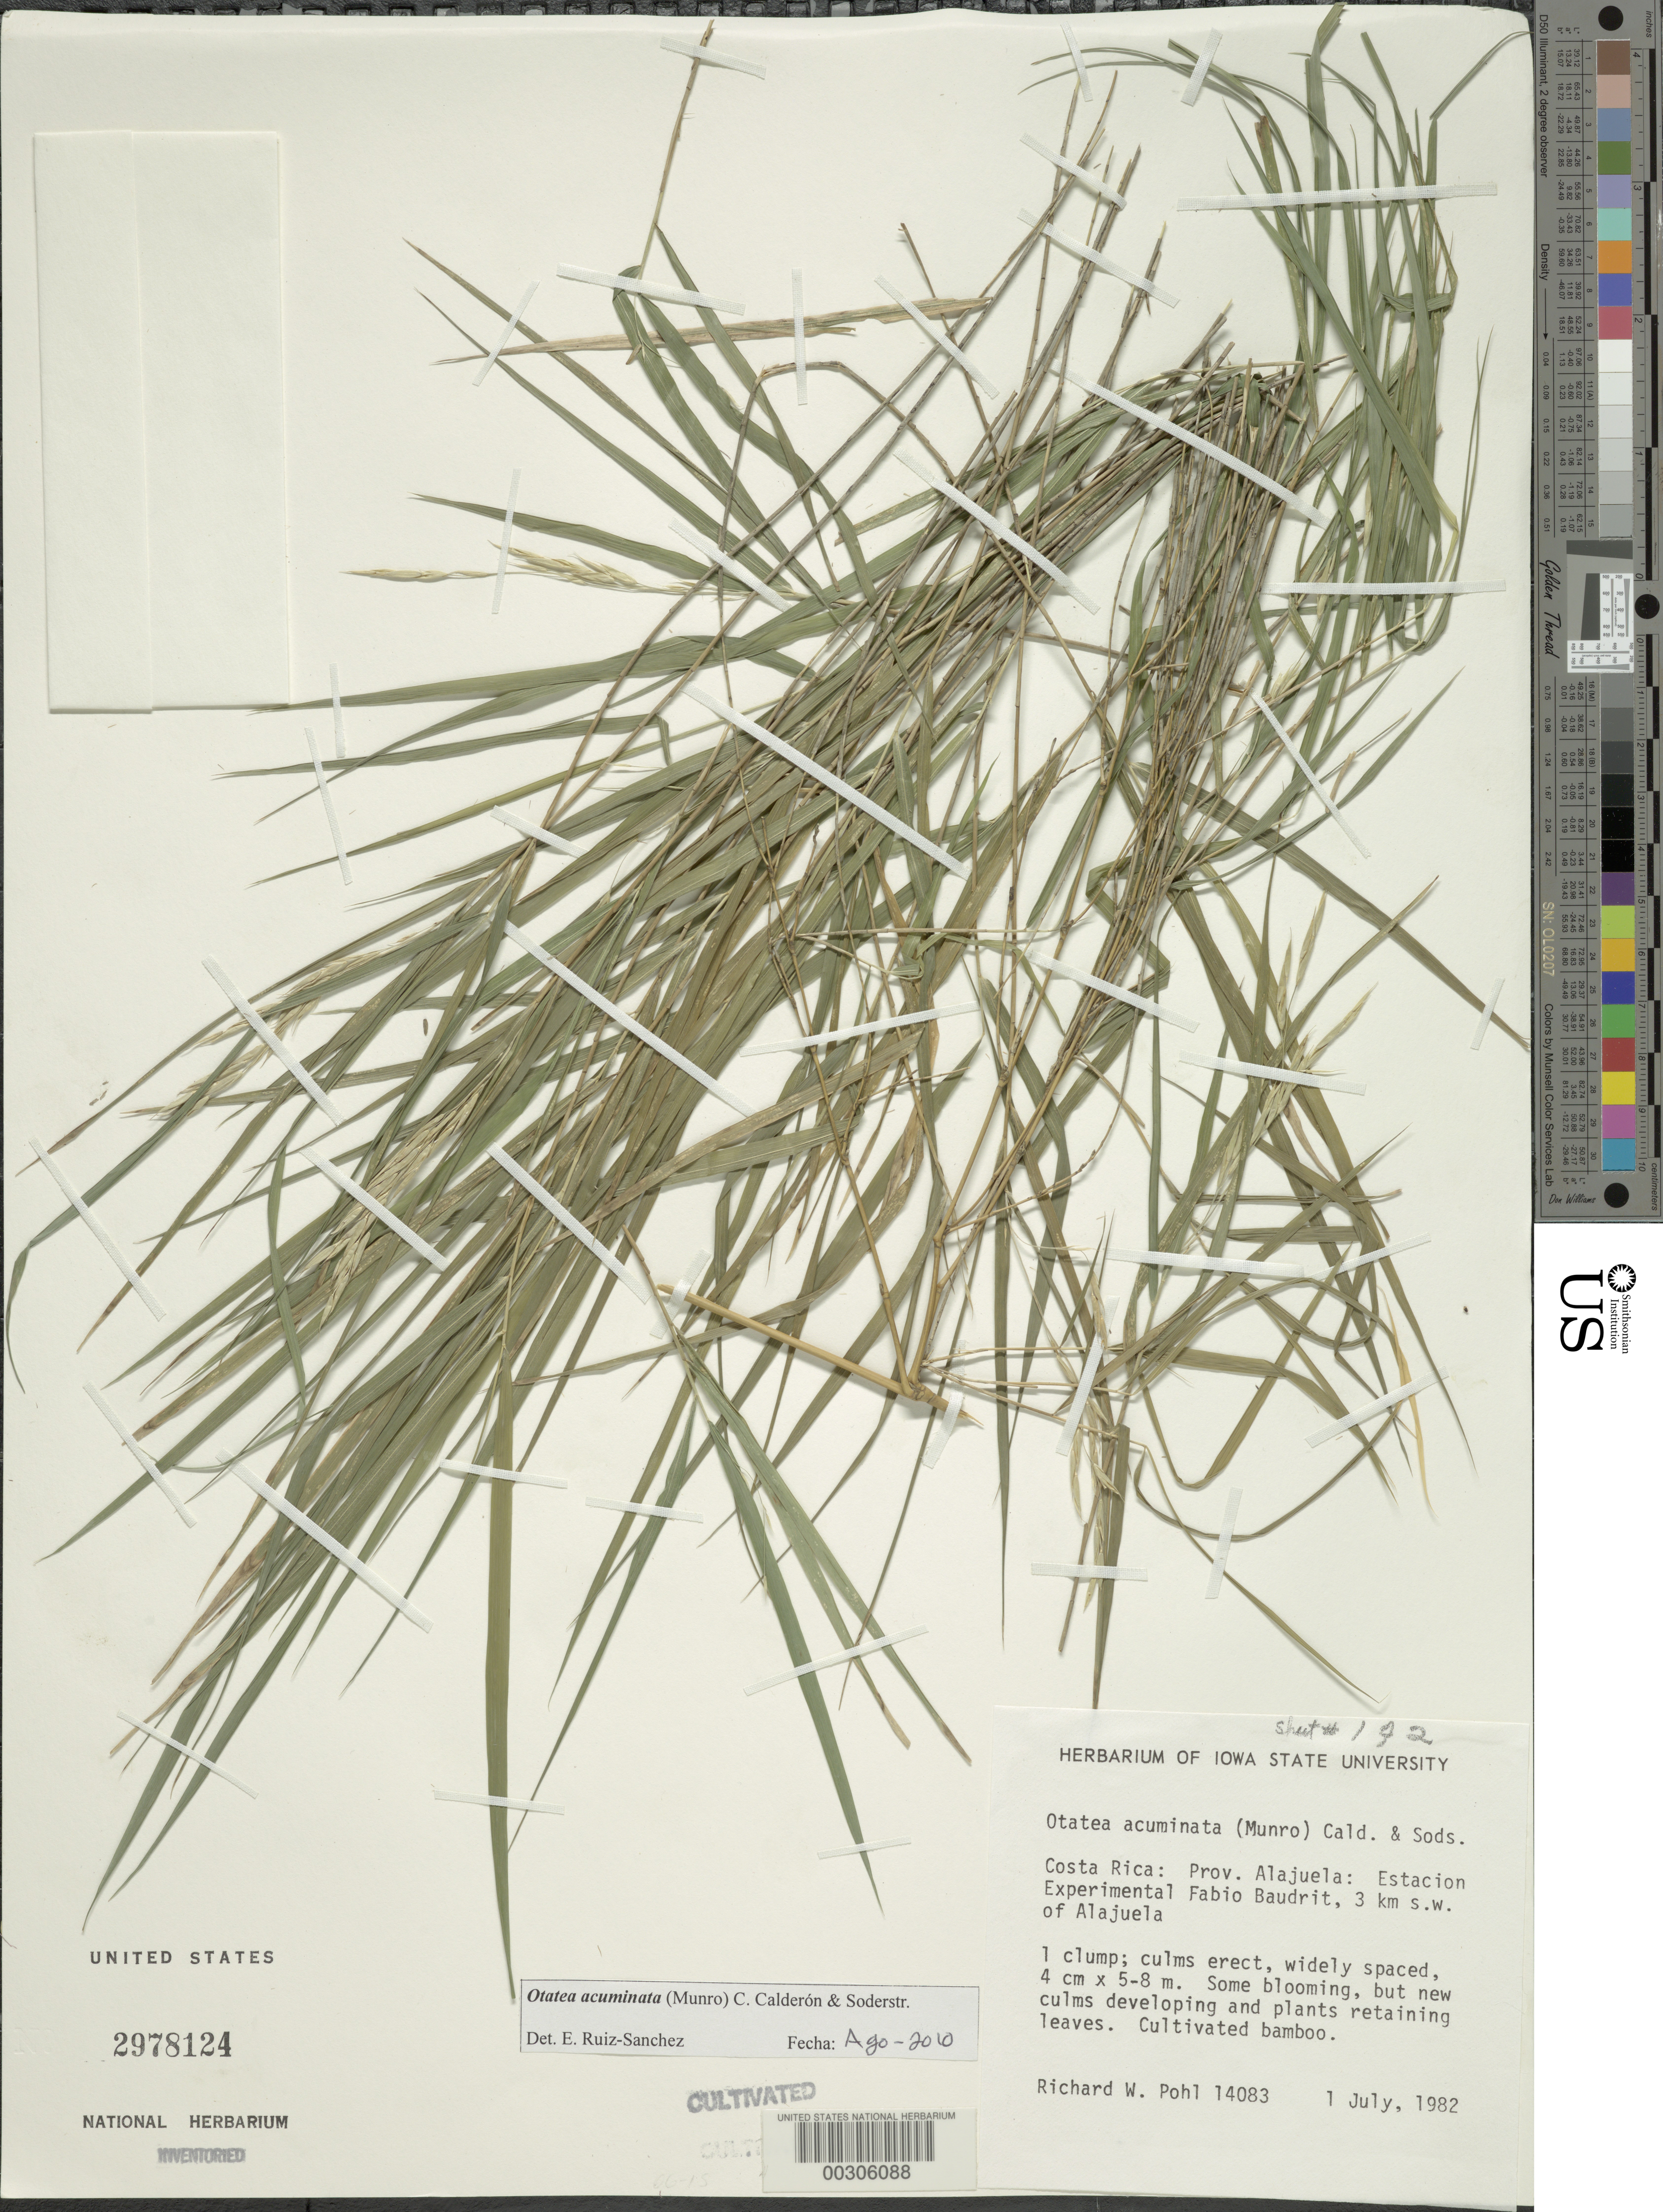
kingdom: Plantae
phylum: Tracheophyta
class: Liliopsida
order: Poales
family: Poaceae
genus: Otatea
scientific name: Otatea acuminata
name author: (Munro) C. E. Calderón & Soderstr.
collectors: R. W. Pohl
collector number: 14083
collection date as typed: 01 Jul 1982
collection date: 1982-07-01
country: Costa Rica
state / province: Alajuela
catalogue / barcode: US 2978124